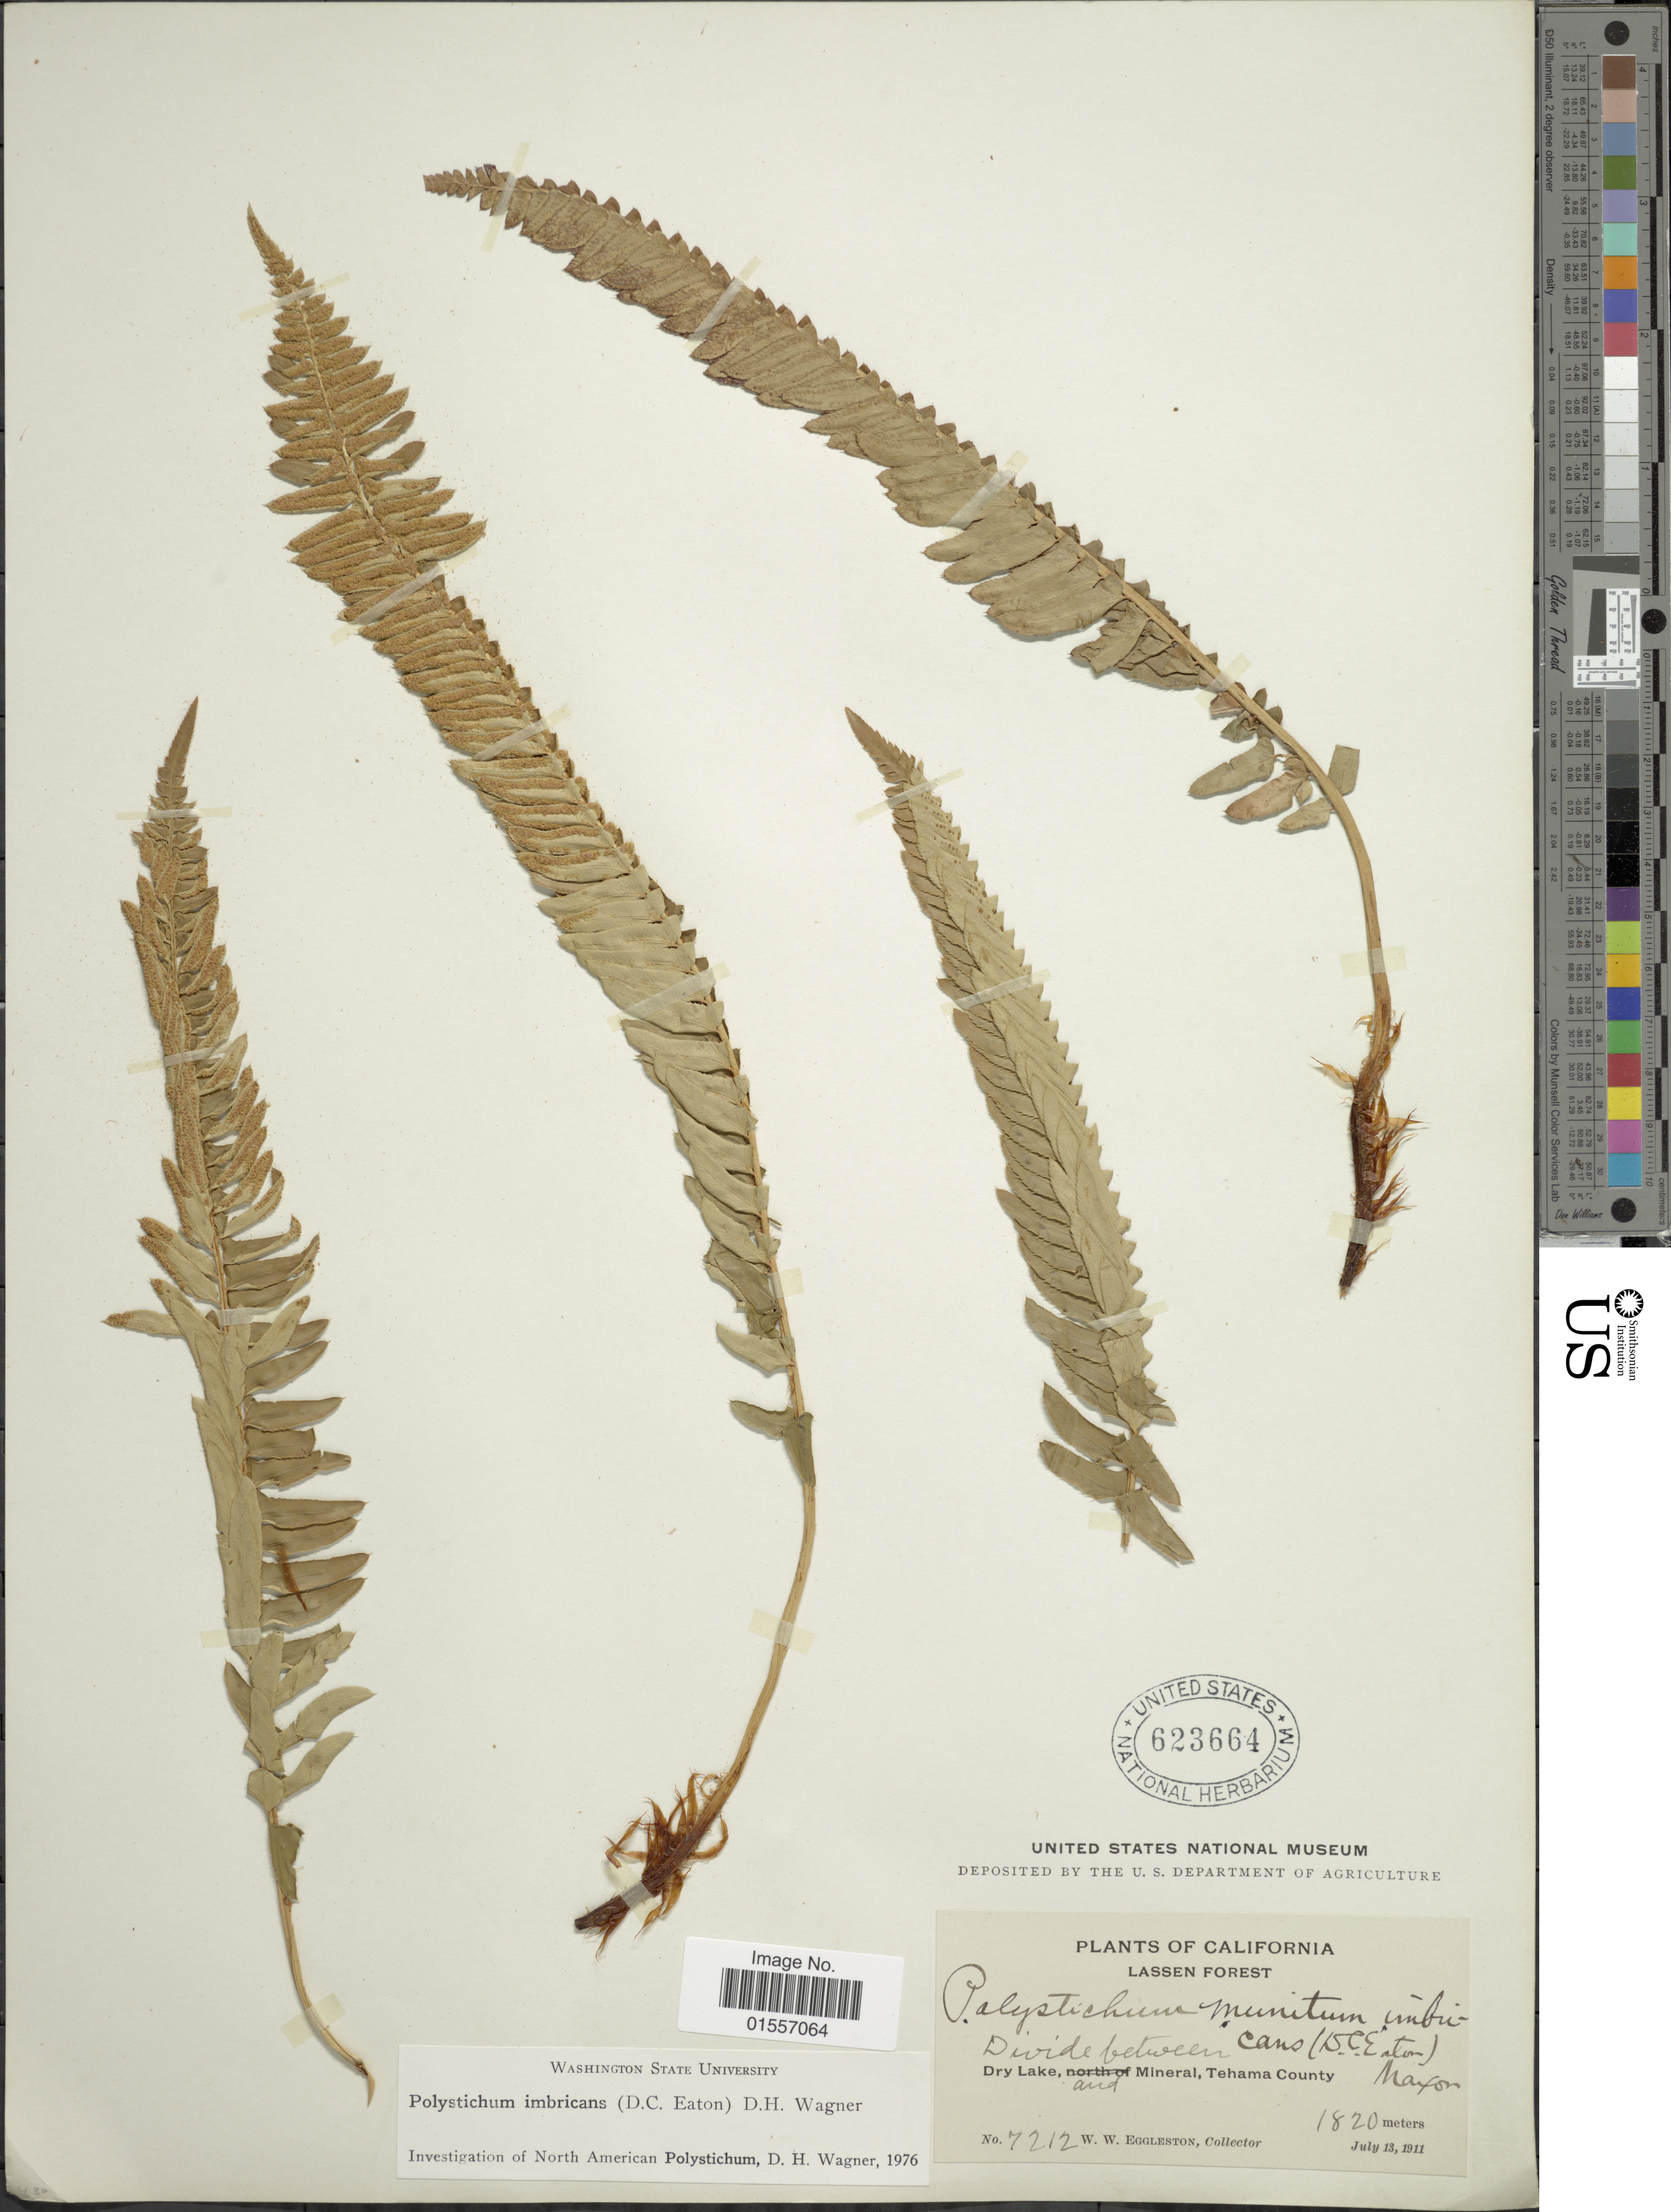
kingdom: Plantae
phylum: Tracheophyta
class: Polypodiopsida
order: Polypodiales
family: Dryopteridaceae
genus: Polystichum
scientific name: Polystichum imbricans subsp. imbricans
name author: (D.C. Eaton) D.H. Wagner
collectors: W. W. Eggleston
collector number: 7212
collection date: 1911-07-13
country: United States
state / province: California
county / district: Tehama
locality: Lassen Forest, Divide between Dry Lake, and Miniral, Tehama County.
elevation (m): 1820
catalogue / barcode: US 623664